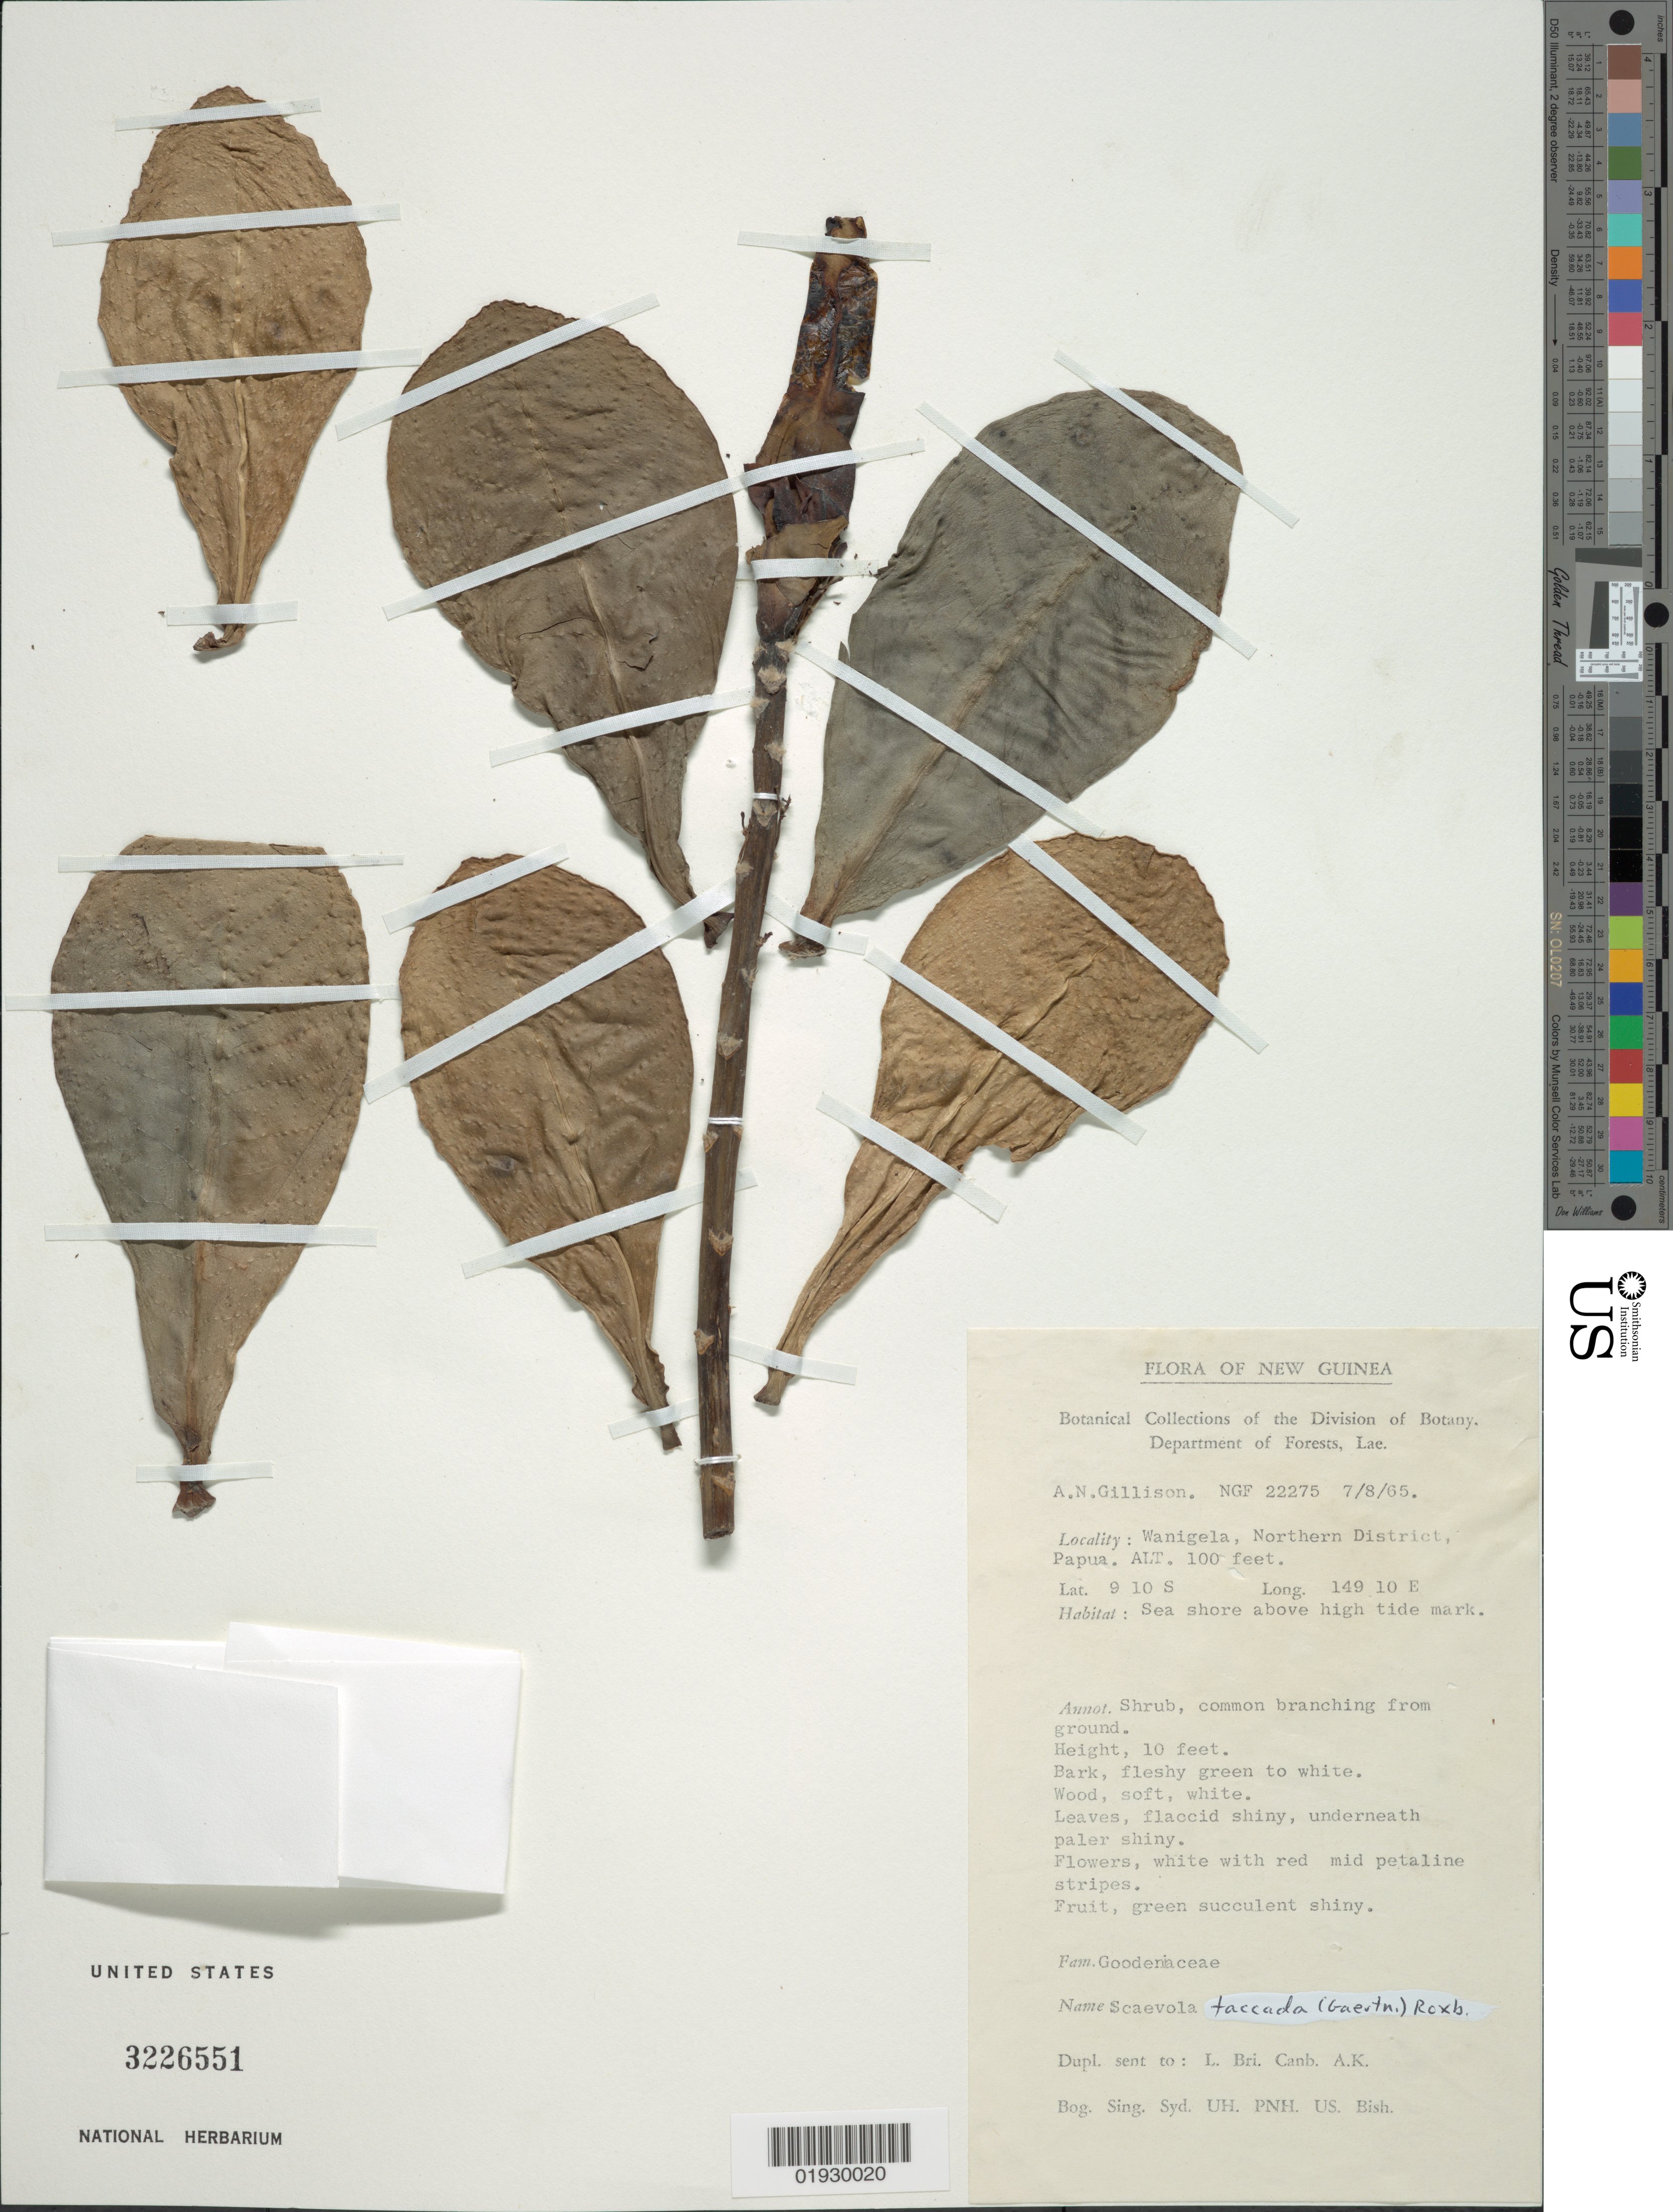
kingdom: Plantae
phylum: Tracheophyta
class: Magnoliopsida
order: Asterales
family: Goodeniaceae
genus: Scaevola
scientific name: Scaevola taccada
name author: (Gaertn.) Roxb.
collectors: A. Gillison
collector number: NGF22275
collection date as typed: Transcribed d/m/y: 7/8/65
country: Papua New Guinea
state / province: Northern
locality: New Guinea, Wanigela, Northern District, Papua.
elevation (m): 30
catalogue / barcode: US 3226551